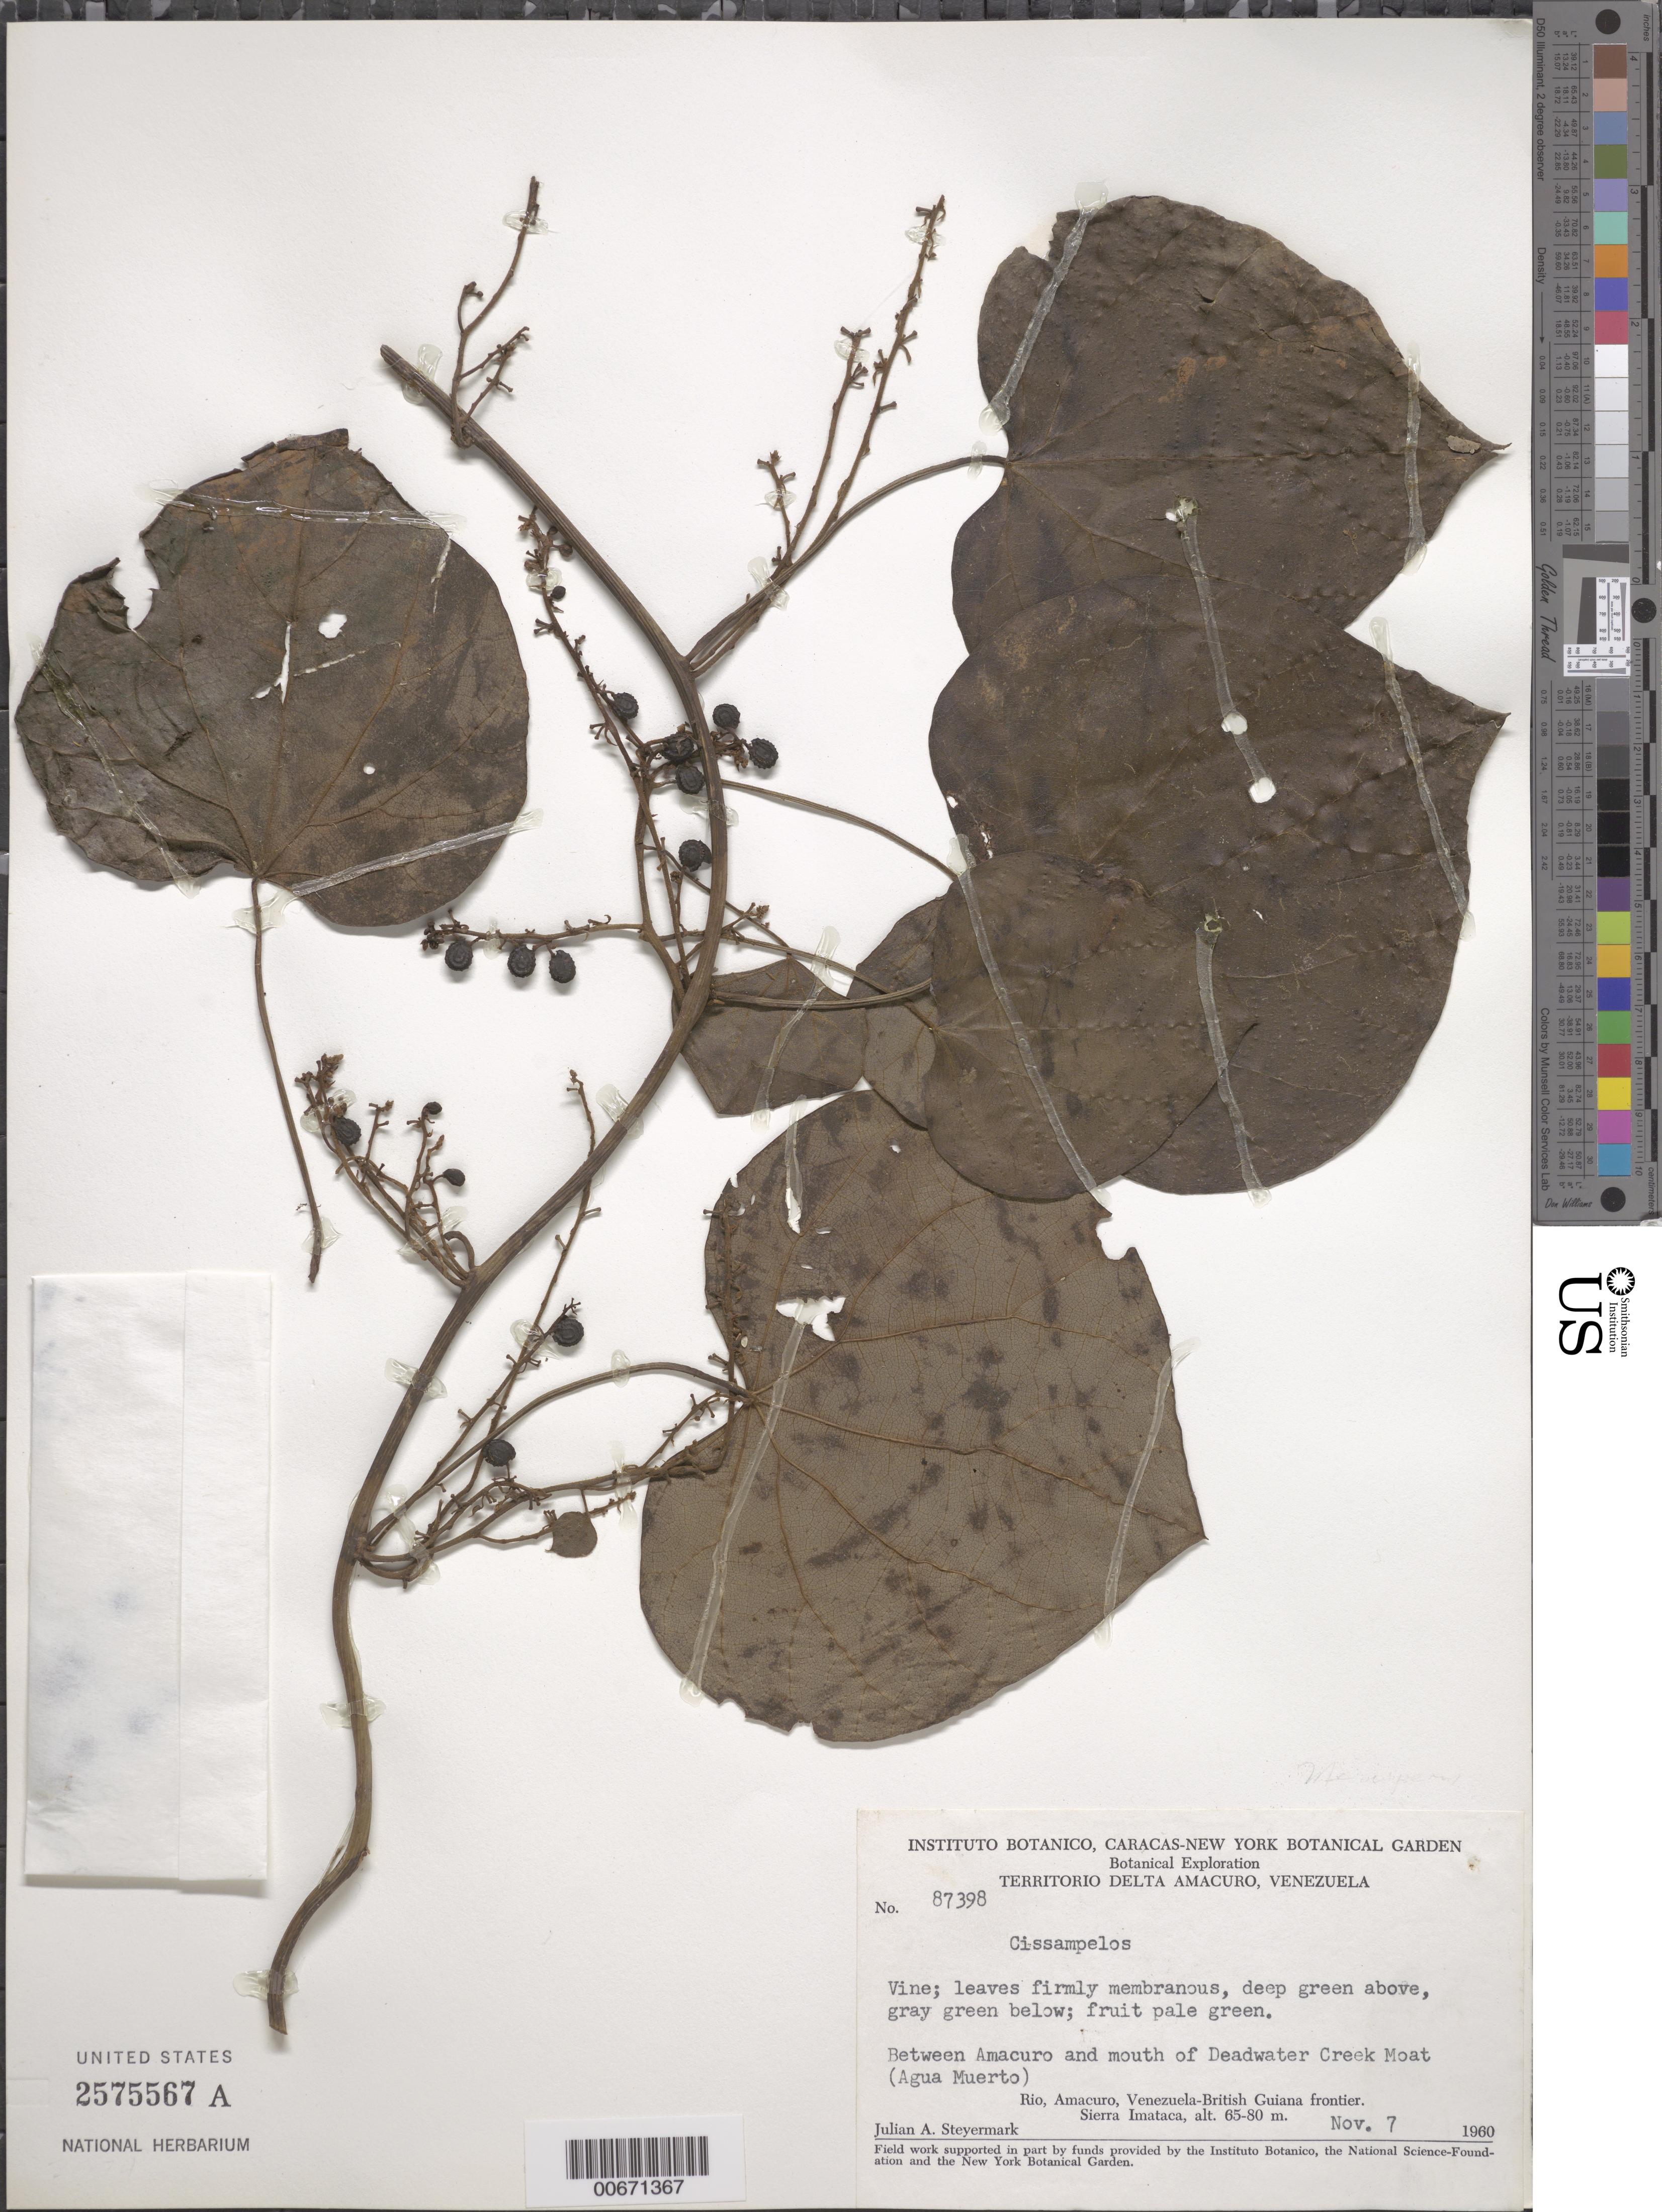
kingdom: Plantae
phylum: Tracheophyta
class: Magnoliopsida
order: Ranunculales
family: Menispermaceae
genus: Cissampelos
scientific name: Cissampelos sp.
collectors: J. Steyermark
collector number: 87398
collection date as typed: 7-Nov-60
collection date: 1960-11-07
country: Venezuela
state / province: Delta Amacuro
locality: Río Amacuro to mouth of Deadwater Creek Moat (Agua Muerto), Sierra Imataca, Venezuela-Guyana border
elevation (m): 65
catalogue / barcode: US 2575567A